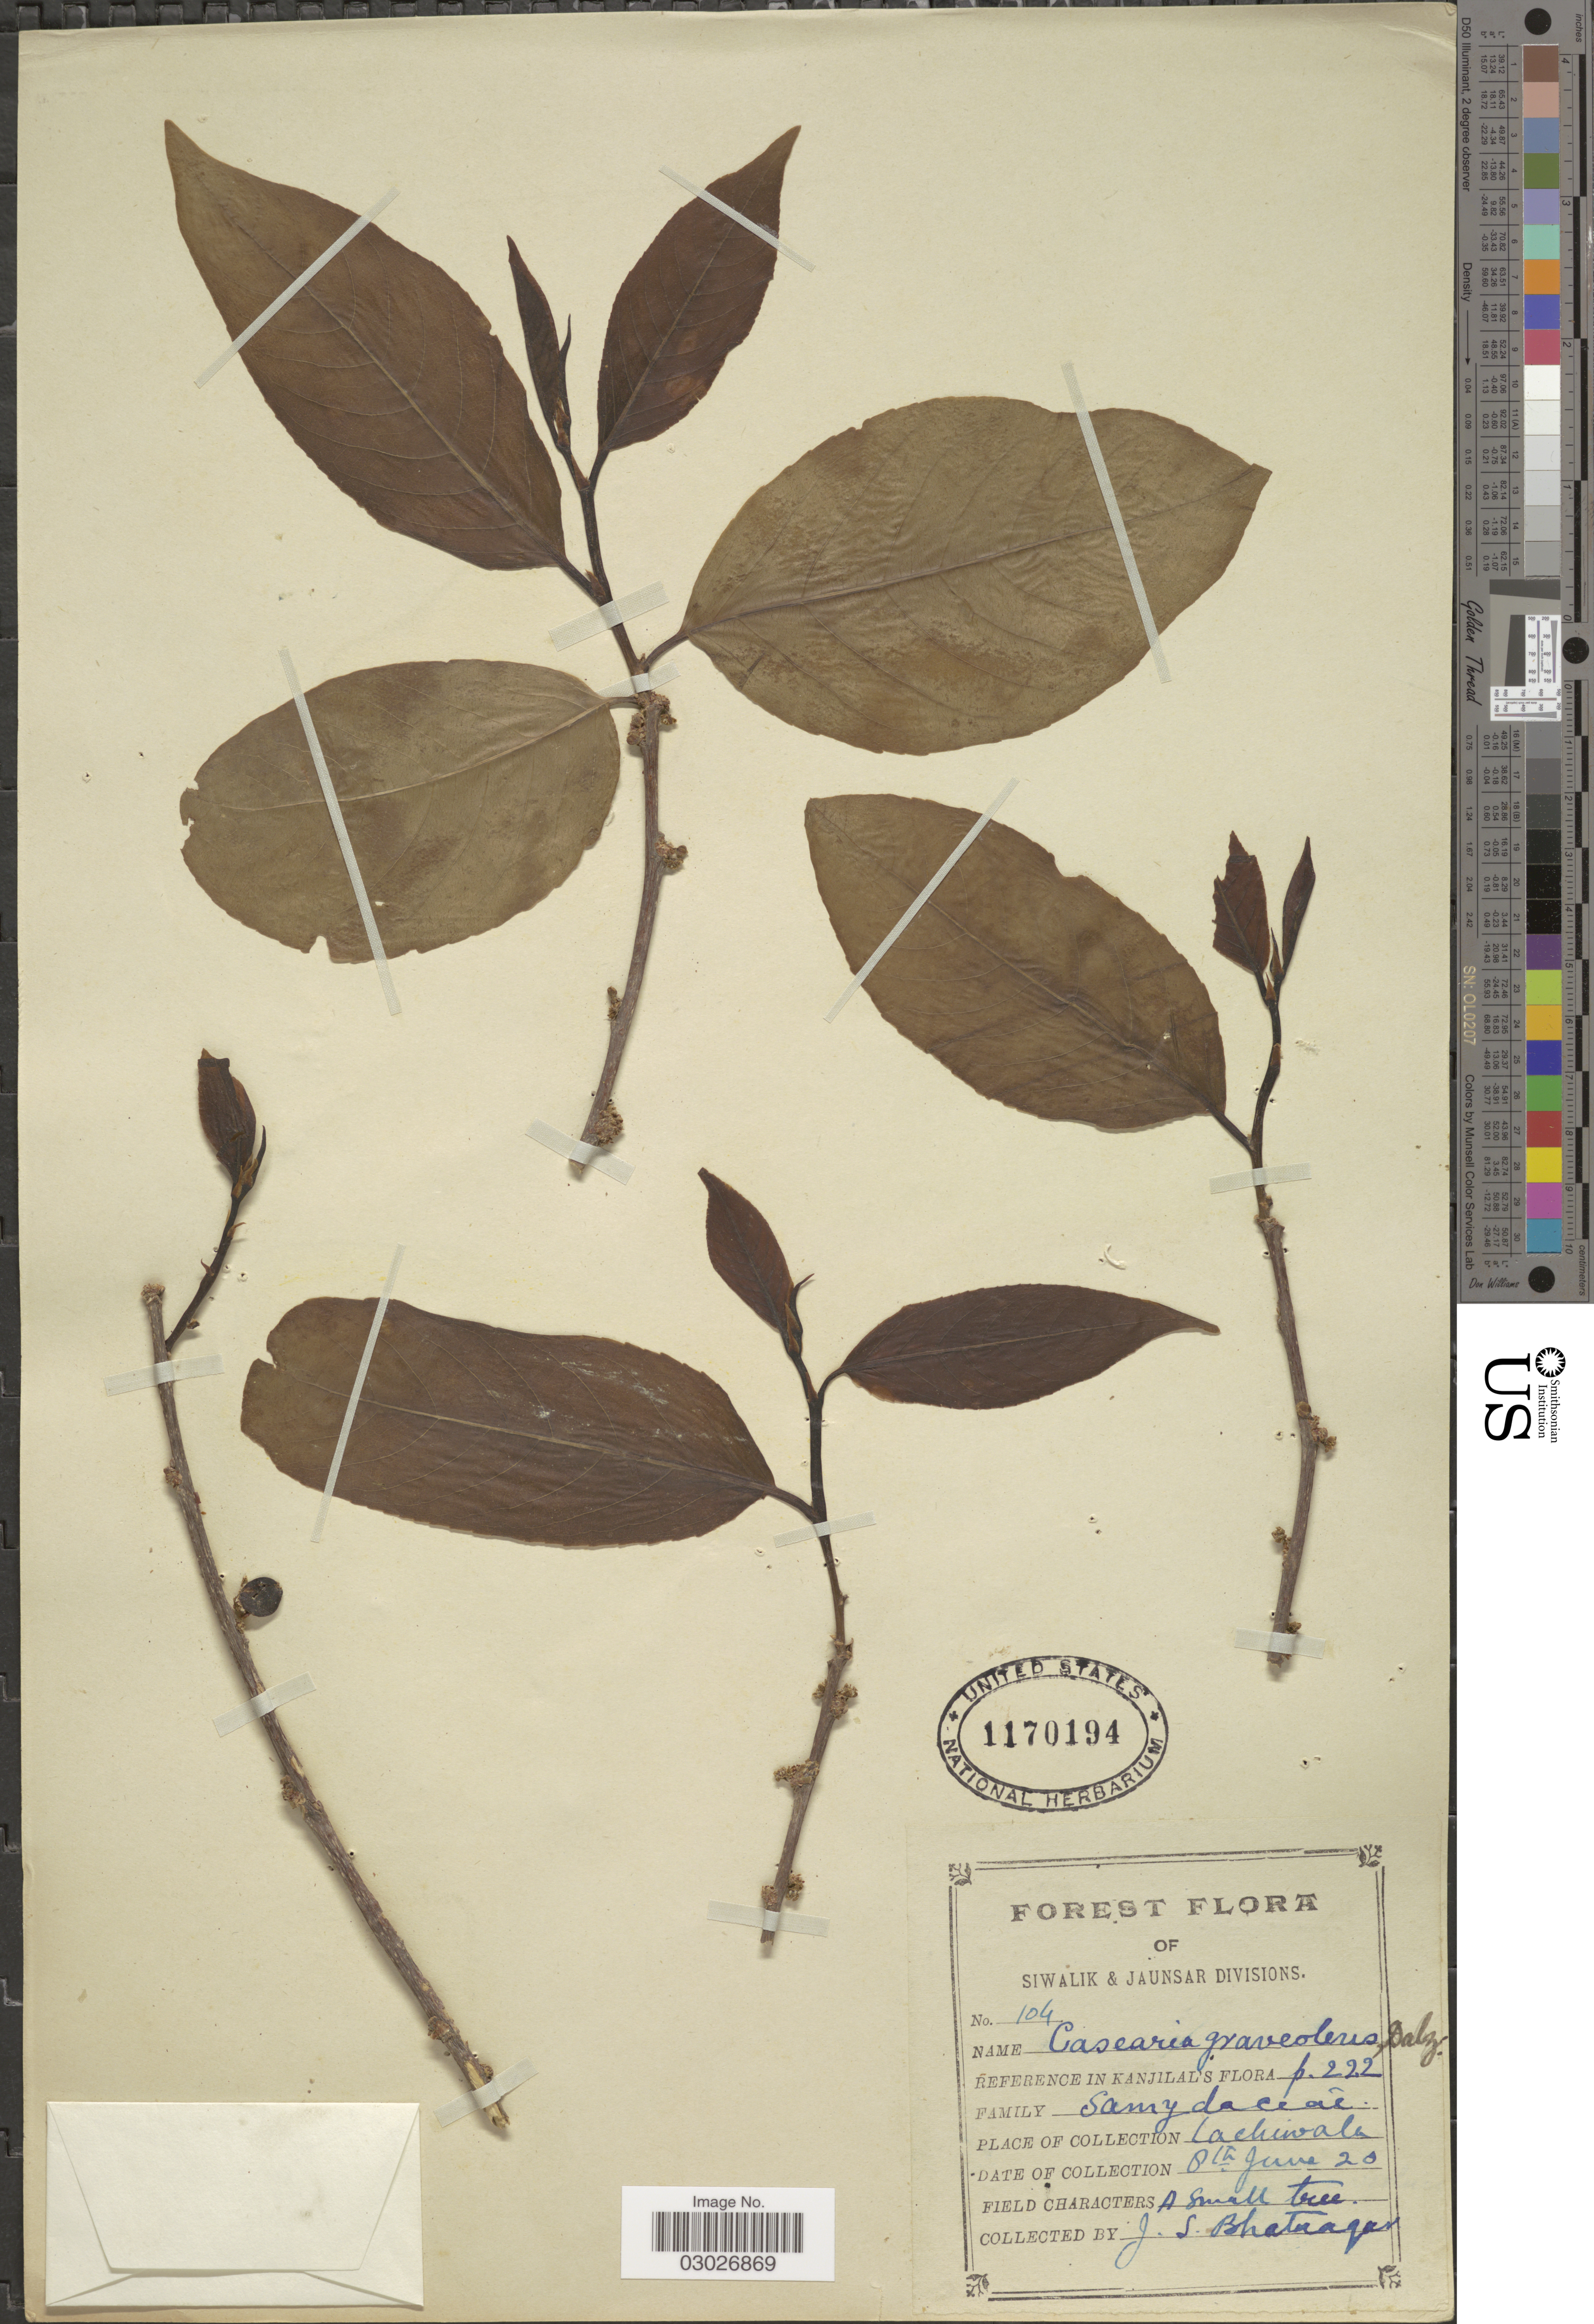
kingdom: Plantae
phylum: Tracheophyta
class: Magnoliopsida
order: Malpighiales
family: Salicaceae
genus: Casearia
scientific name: Casearia graveolens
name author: Dalzell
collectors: J. Bhatnagar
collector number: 104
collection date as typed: Transcribed d/m/y: 8/6/20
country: India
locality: Siwalik & Jaunsar. Lachiwala.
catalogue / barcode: US 1170194